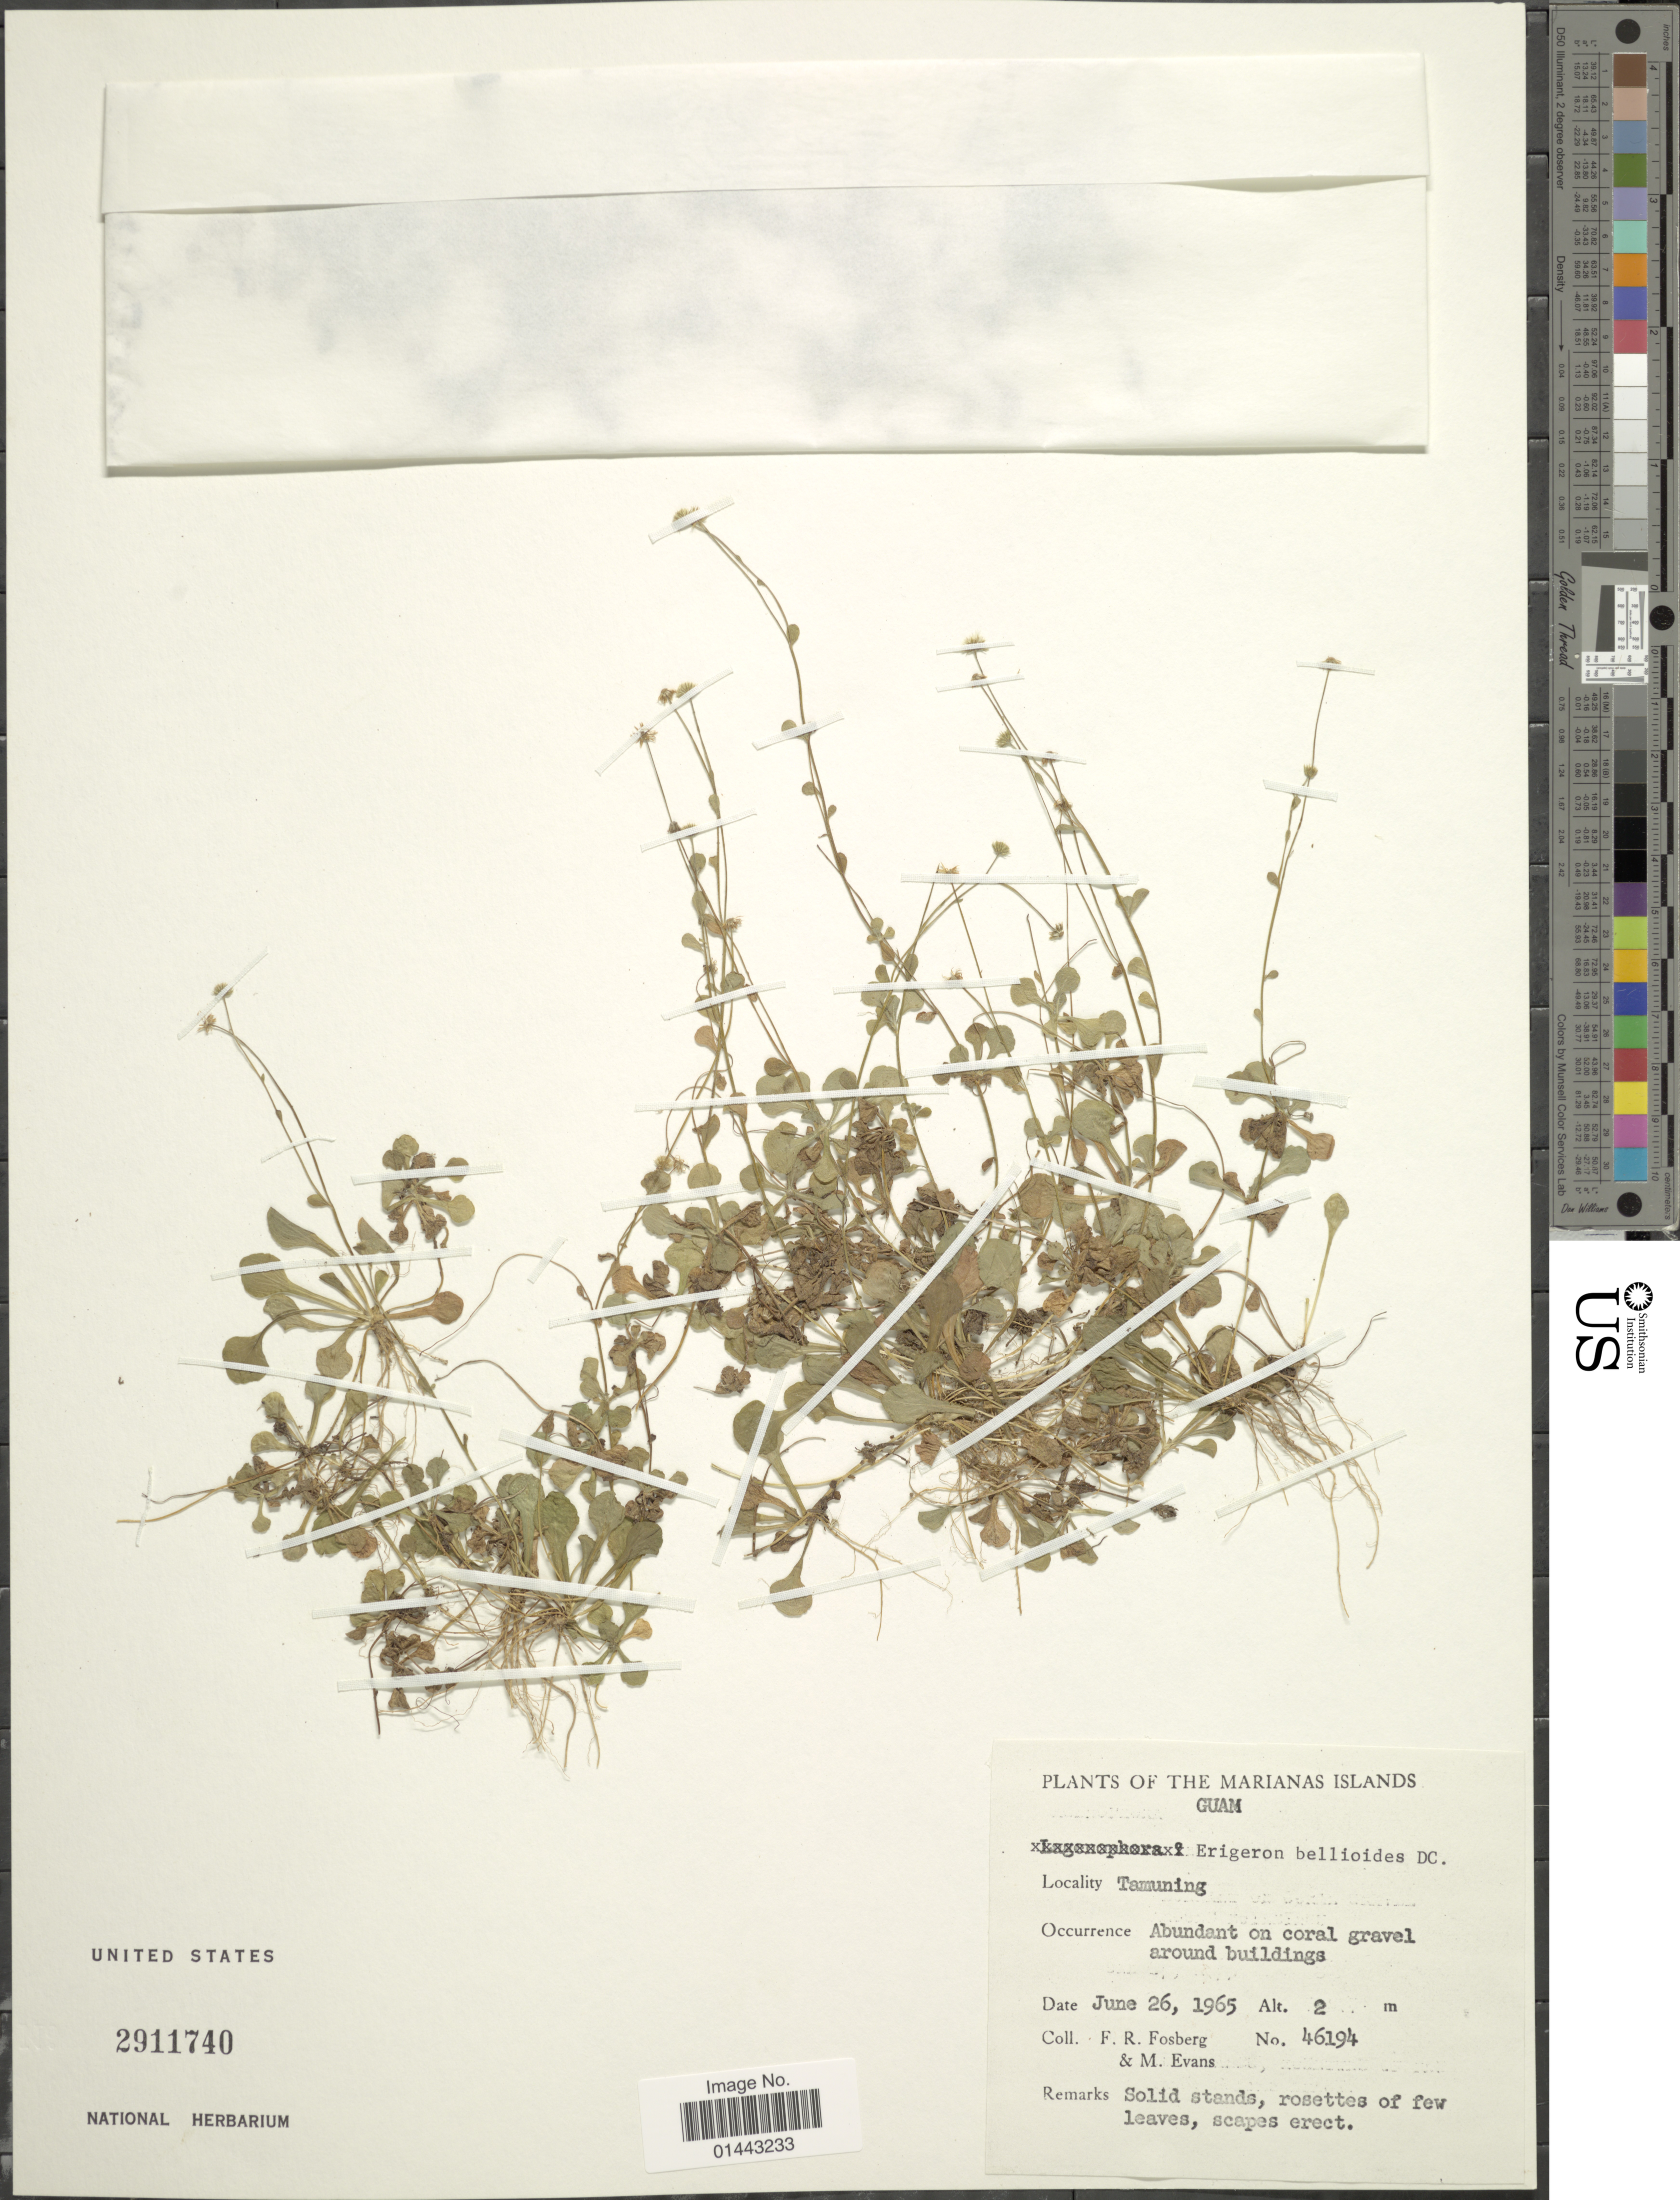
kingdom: Plantae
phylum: Tracheophyta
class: Magnoliopsida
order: Asterales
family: Asteraceae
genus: Erigeron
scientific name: Erigeron bellioides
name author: DC.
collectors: F. R. Fosberg & M. Evans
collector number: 46194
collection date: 1965-06-26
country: Guam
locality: Marianas Islands, Tamuning, on coral gravel around buildings.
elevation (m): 2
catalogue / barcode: US 2911740